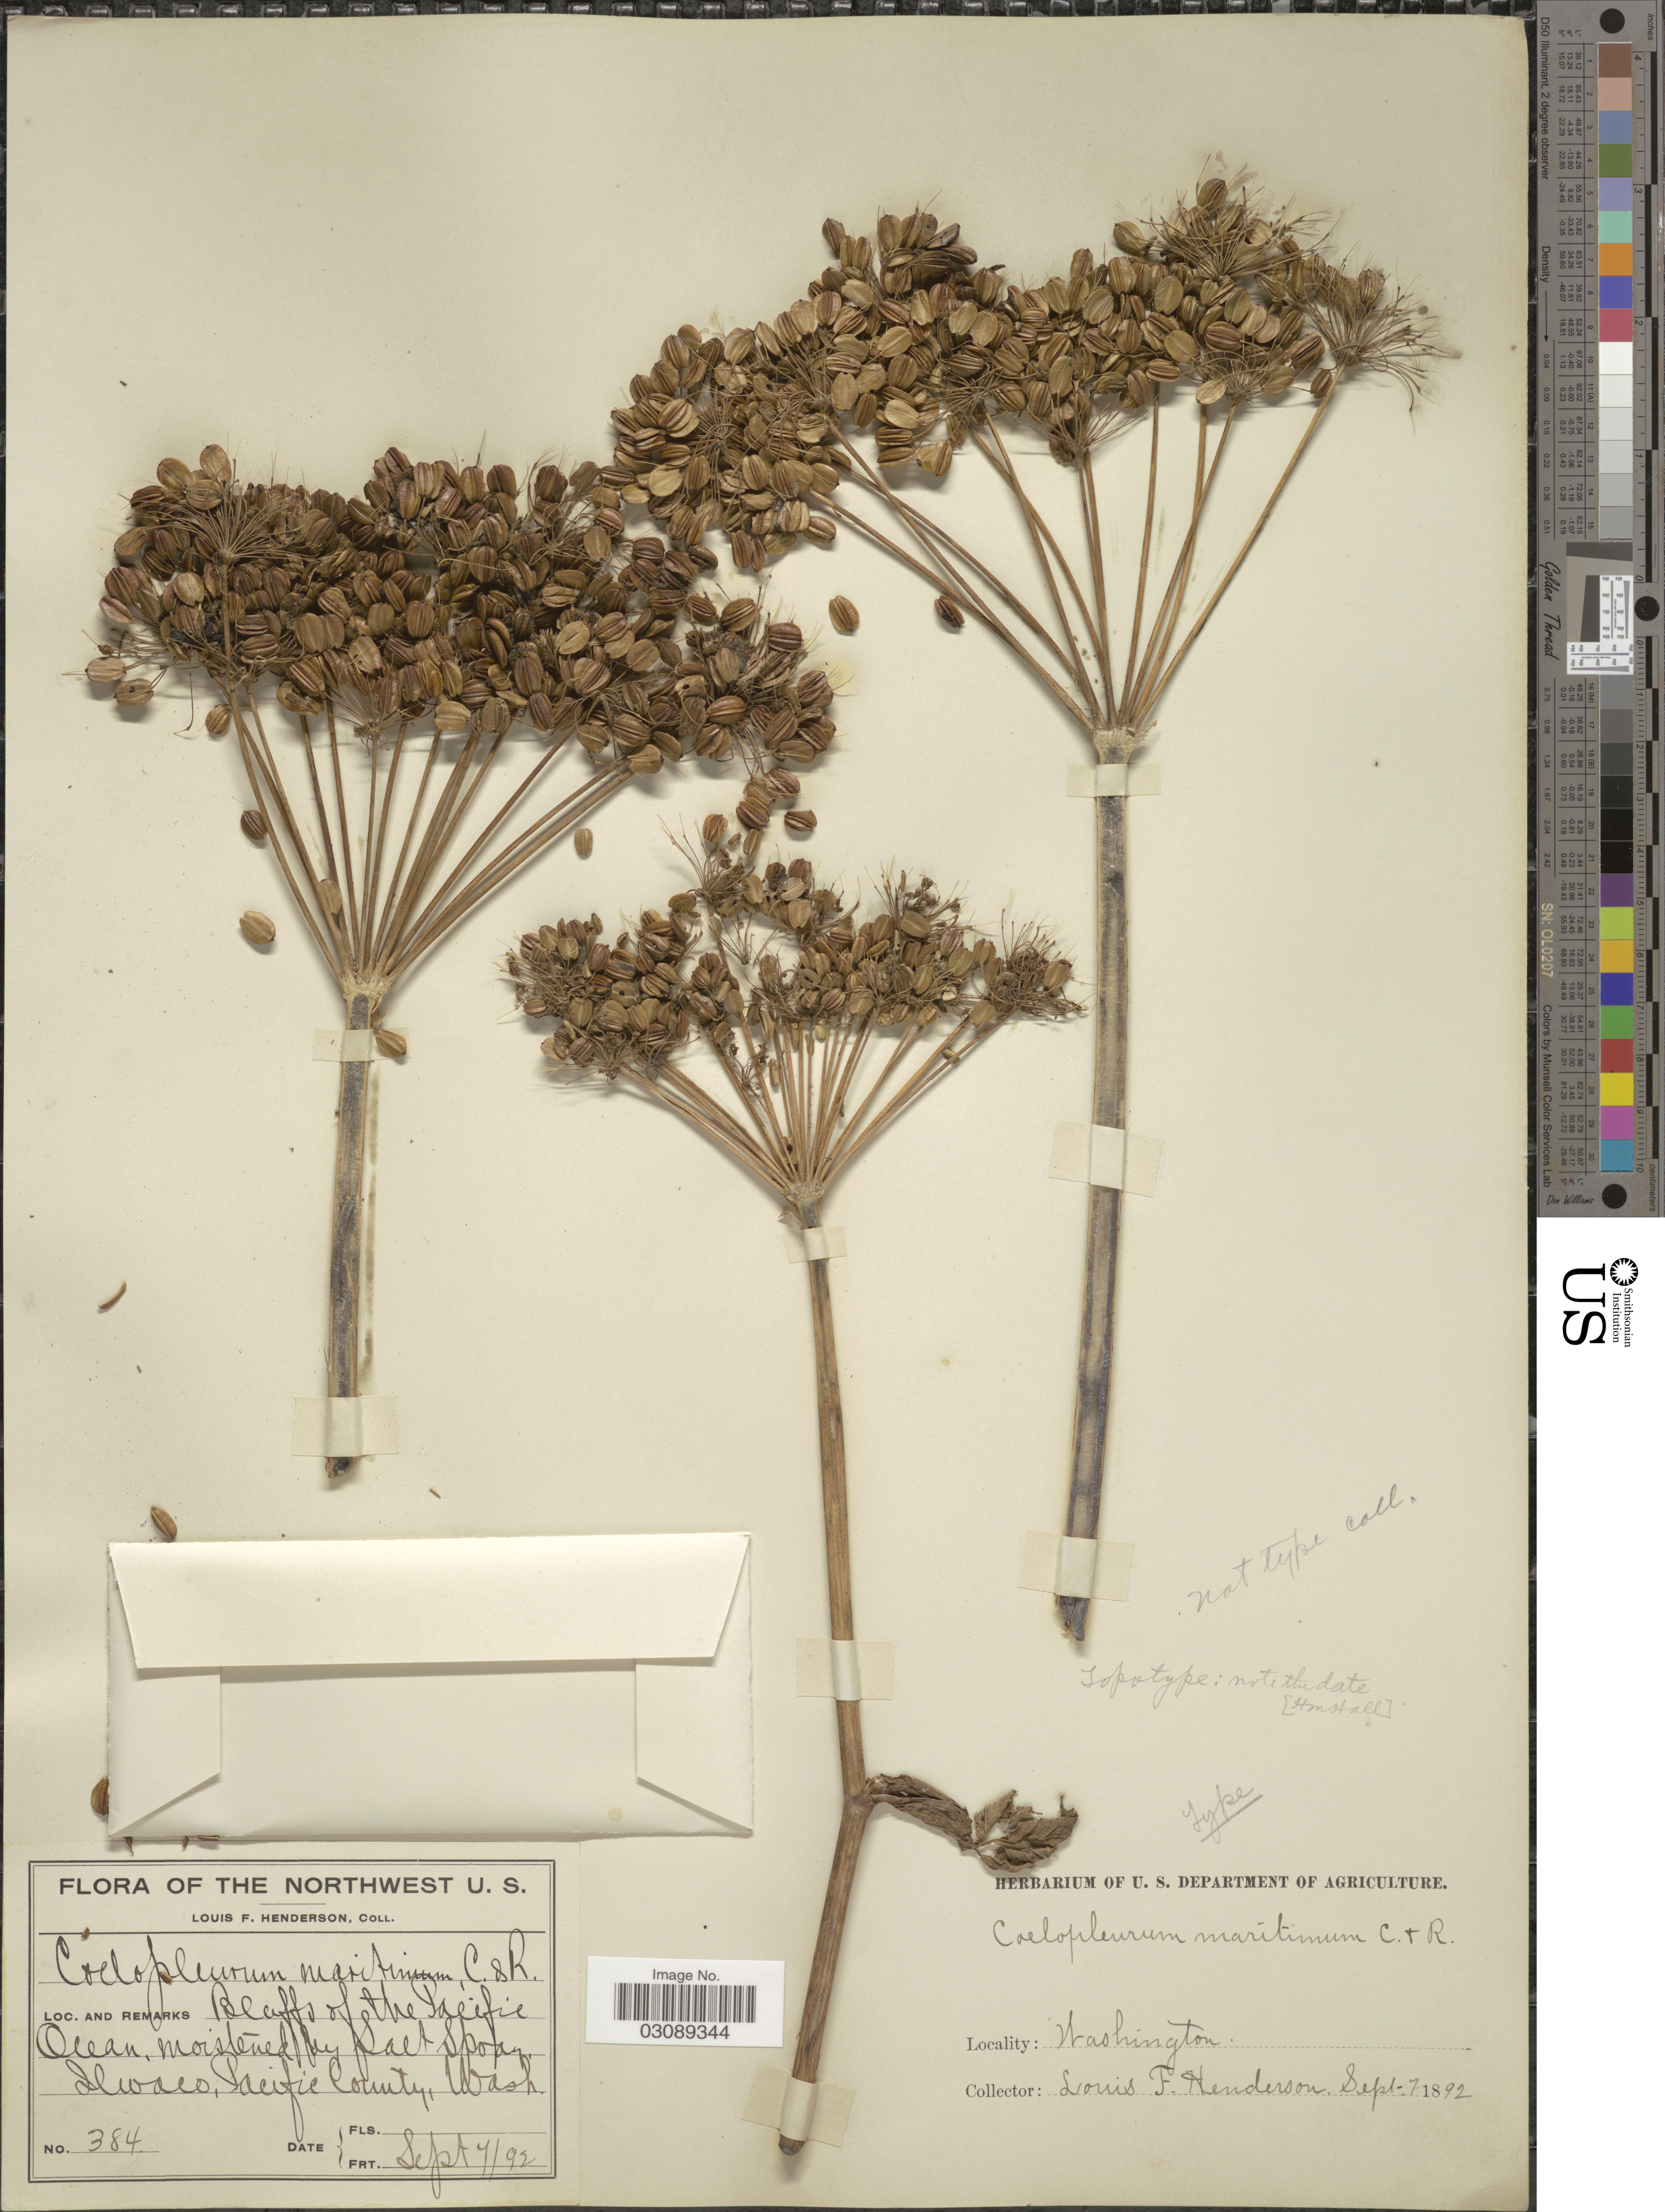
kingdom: Plantae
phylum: Tracheophyta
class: Magnoliopsida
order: Apiales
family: Apiaceae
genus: Coelopleurum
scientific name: Coelopleurum maritimum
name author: J.M. Coult. & Rose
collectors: L. Henderson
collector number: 384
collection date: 1892-09-07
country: United States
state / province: Washington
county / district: Pacific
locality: Bluffs of the Pacific Ocean, moistened by Salt Spray, Ilwaco, Pacific County.